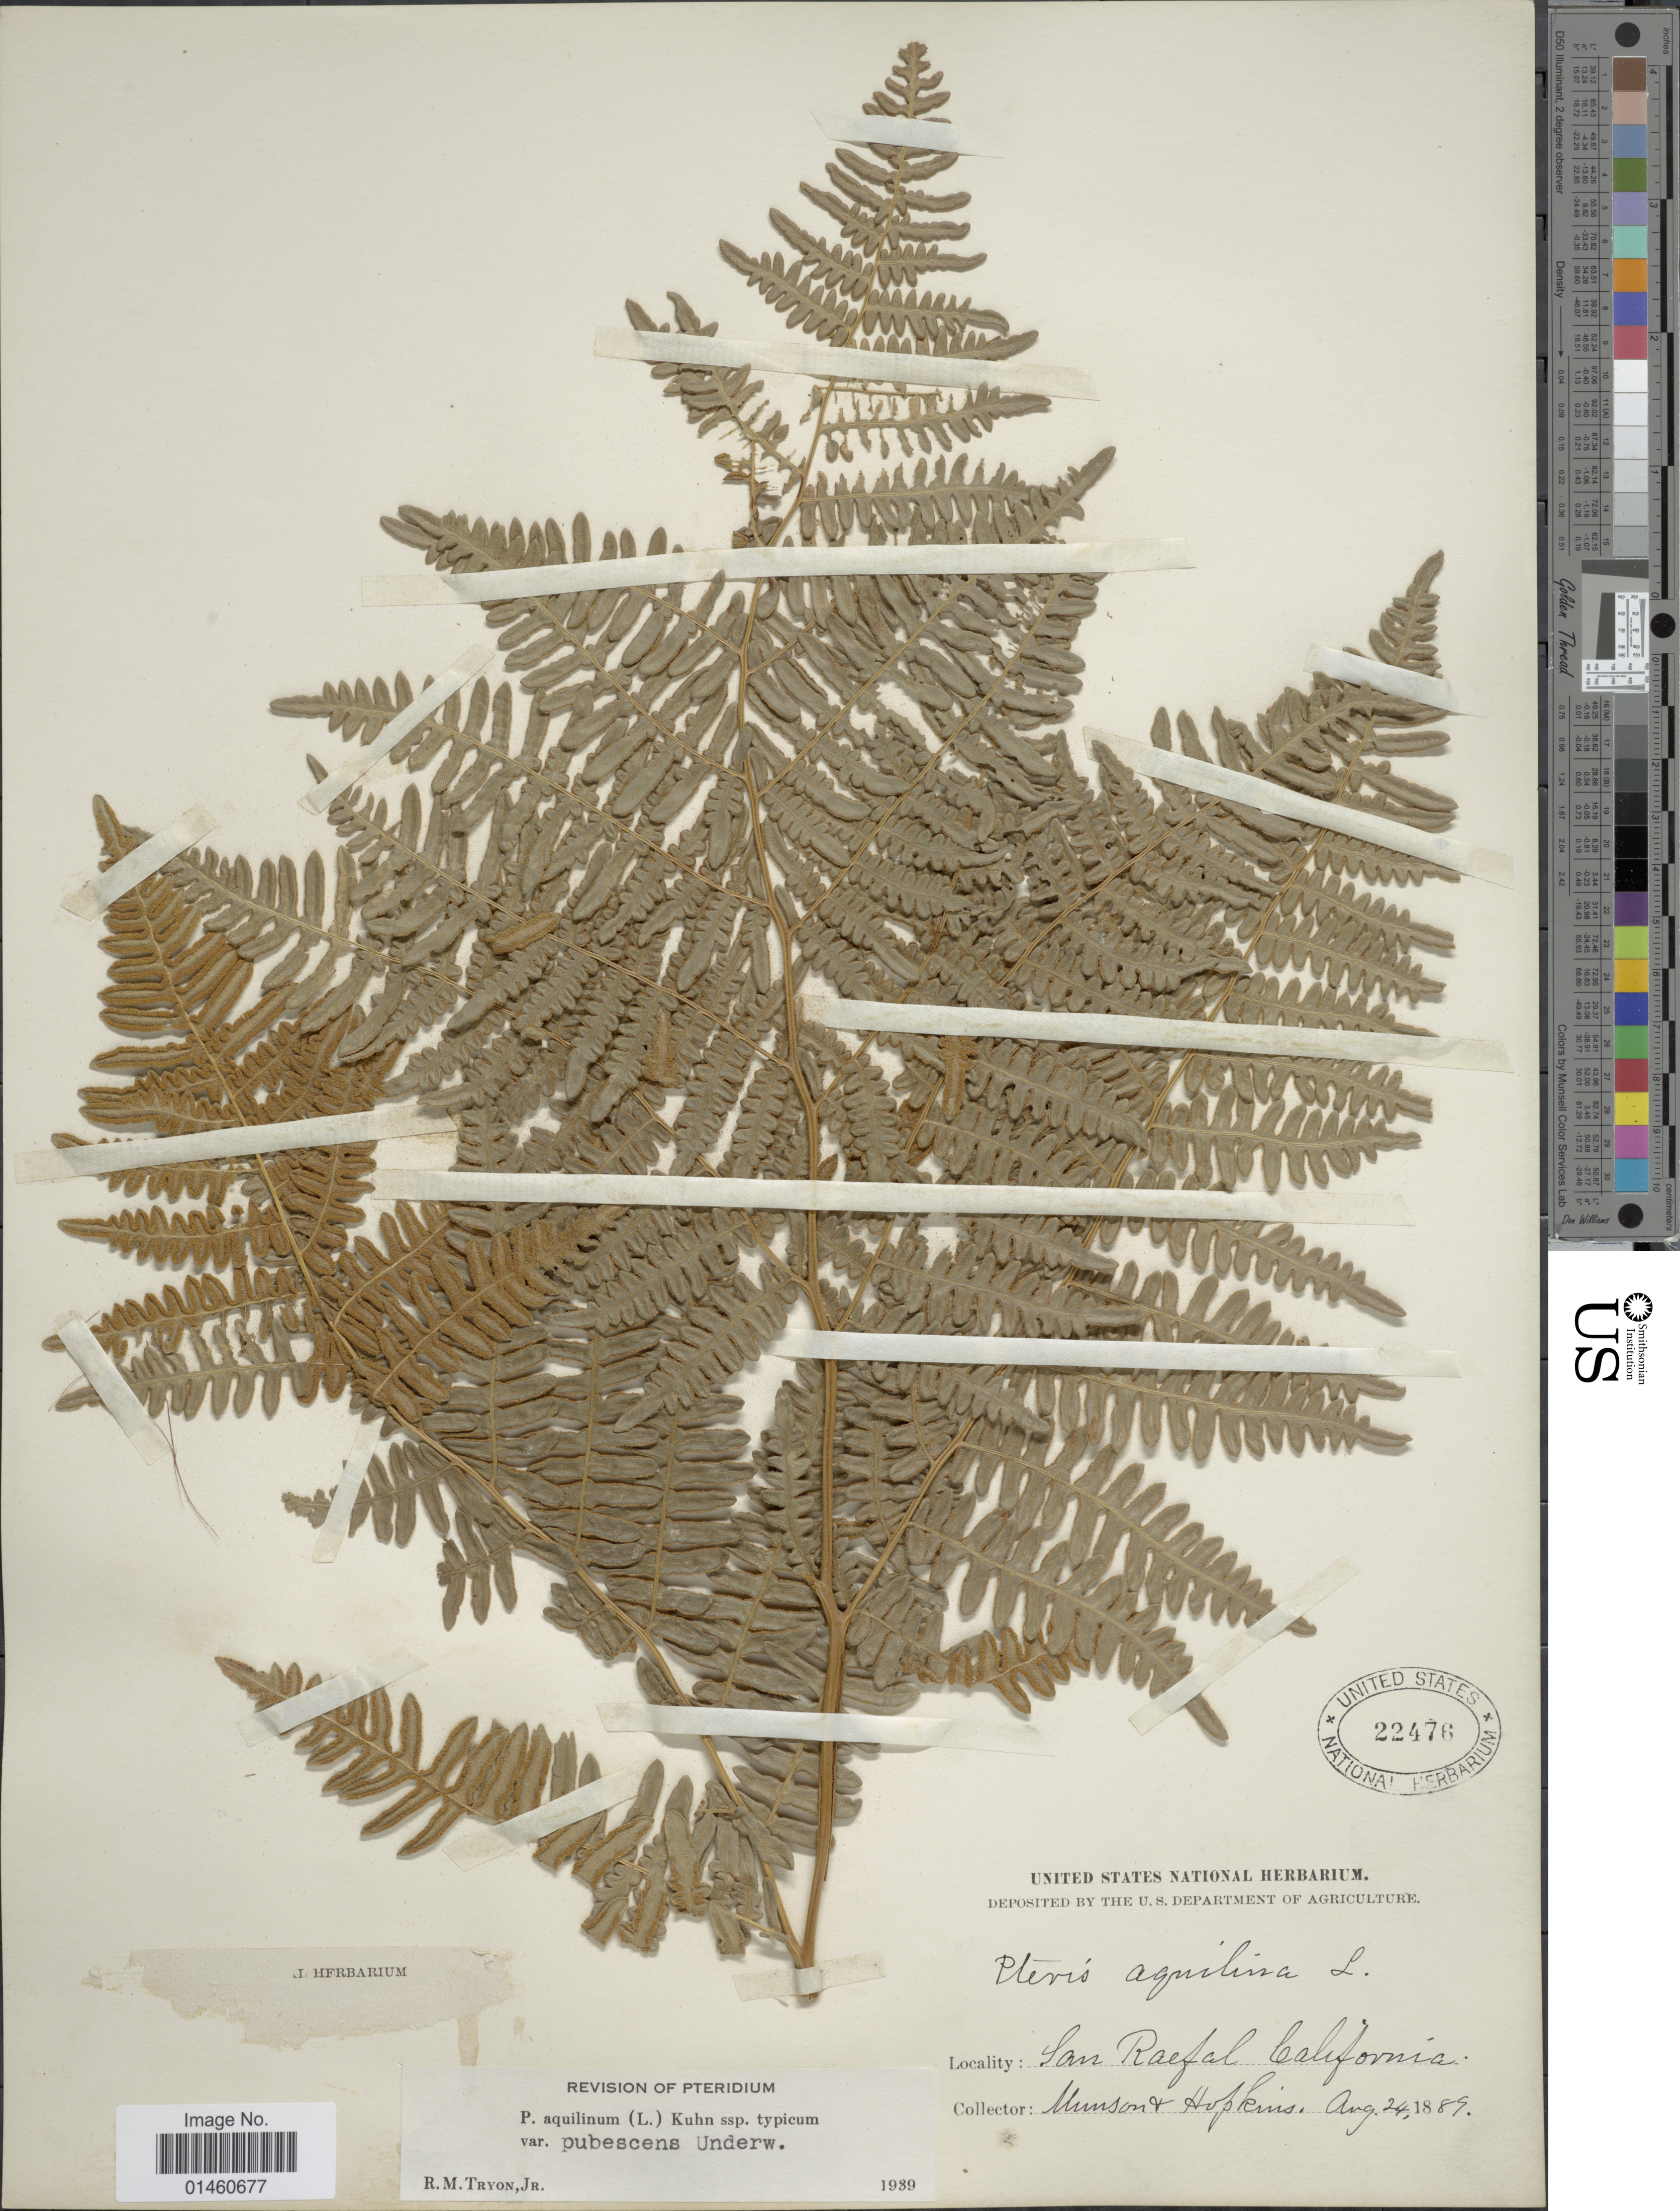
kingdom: Plantae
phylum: Tracheophyta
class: Polypodiopsida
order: Polypodiales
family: Dennstaedtiaceae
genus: Pteridium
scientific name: Pteridium pubescens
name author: (Underw.) Christenh.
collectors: -. Munson & -. Hopkins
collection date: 1889-08-24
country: United States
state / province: California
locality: San Raefal.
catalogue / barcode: US 22476